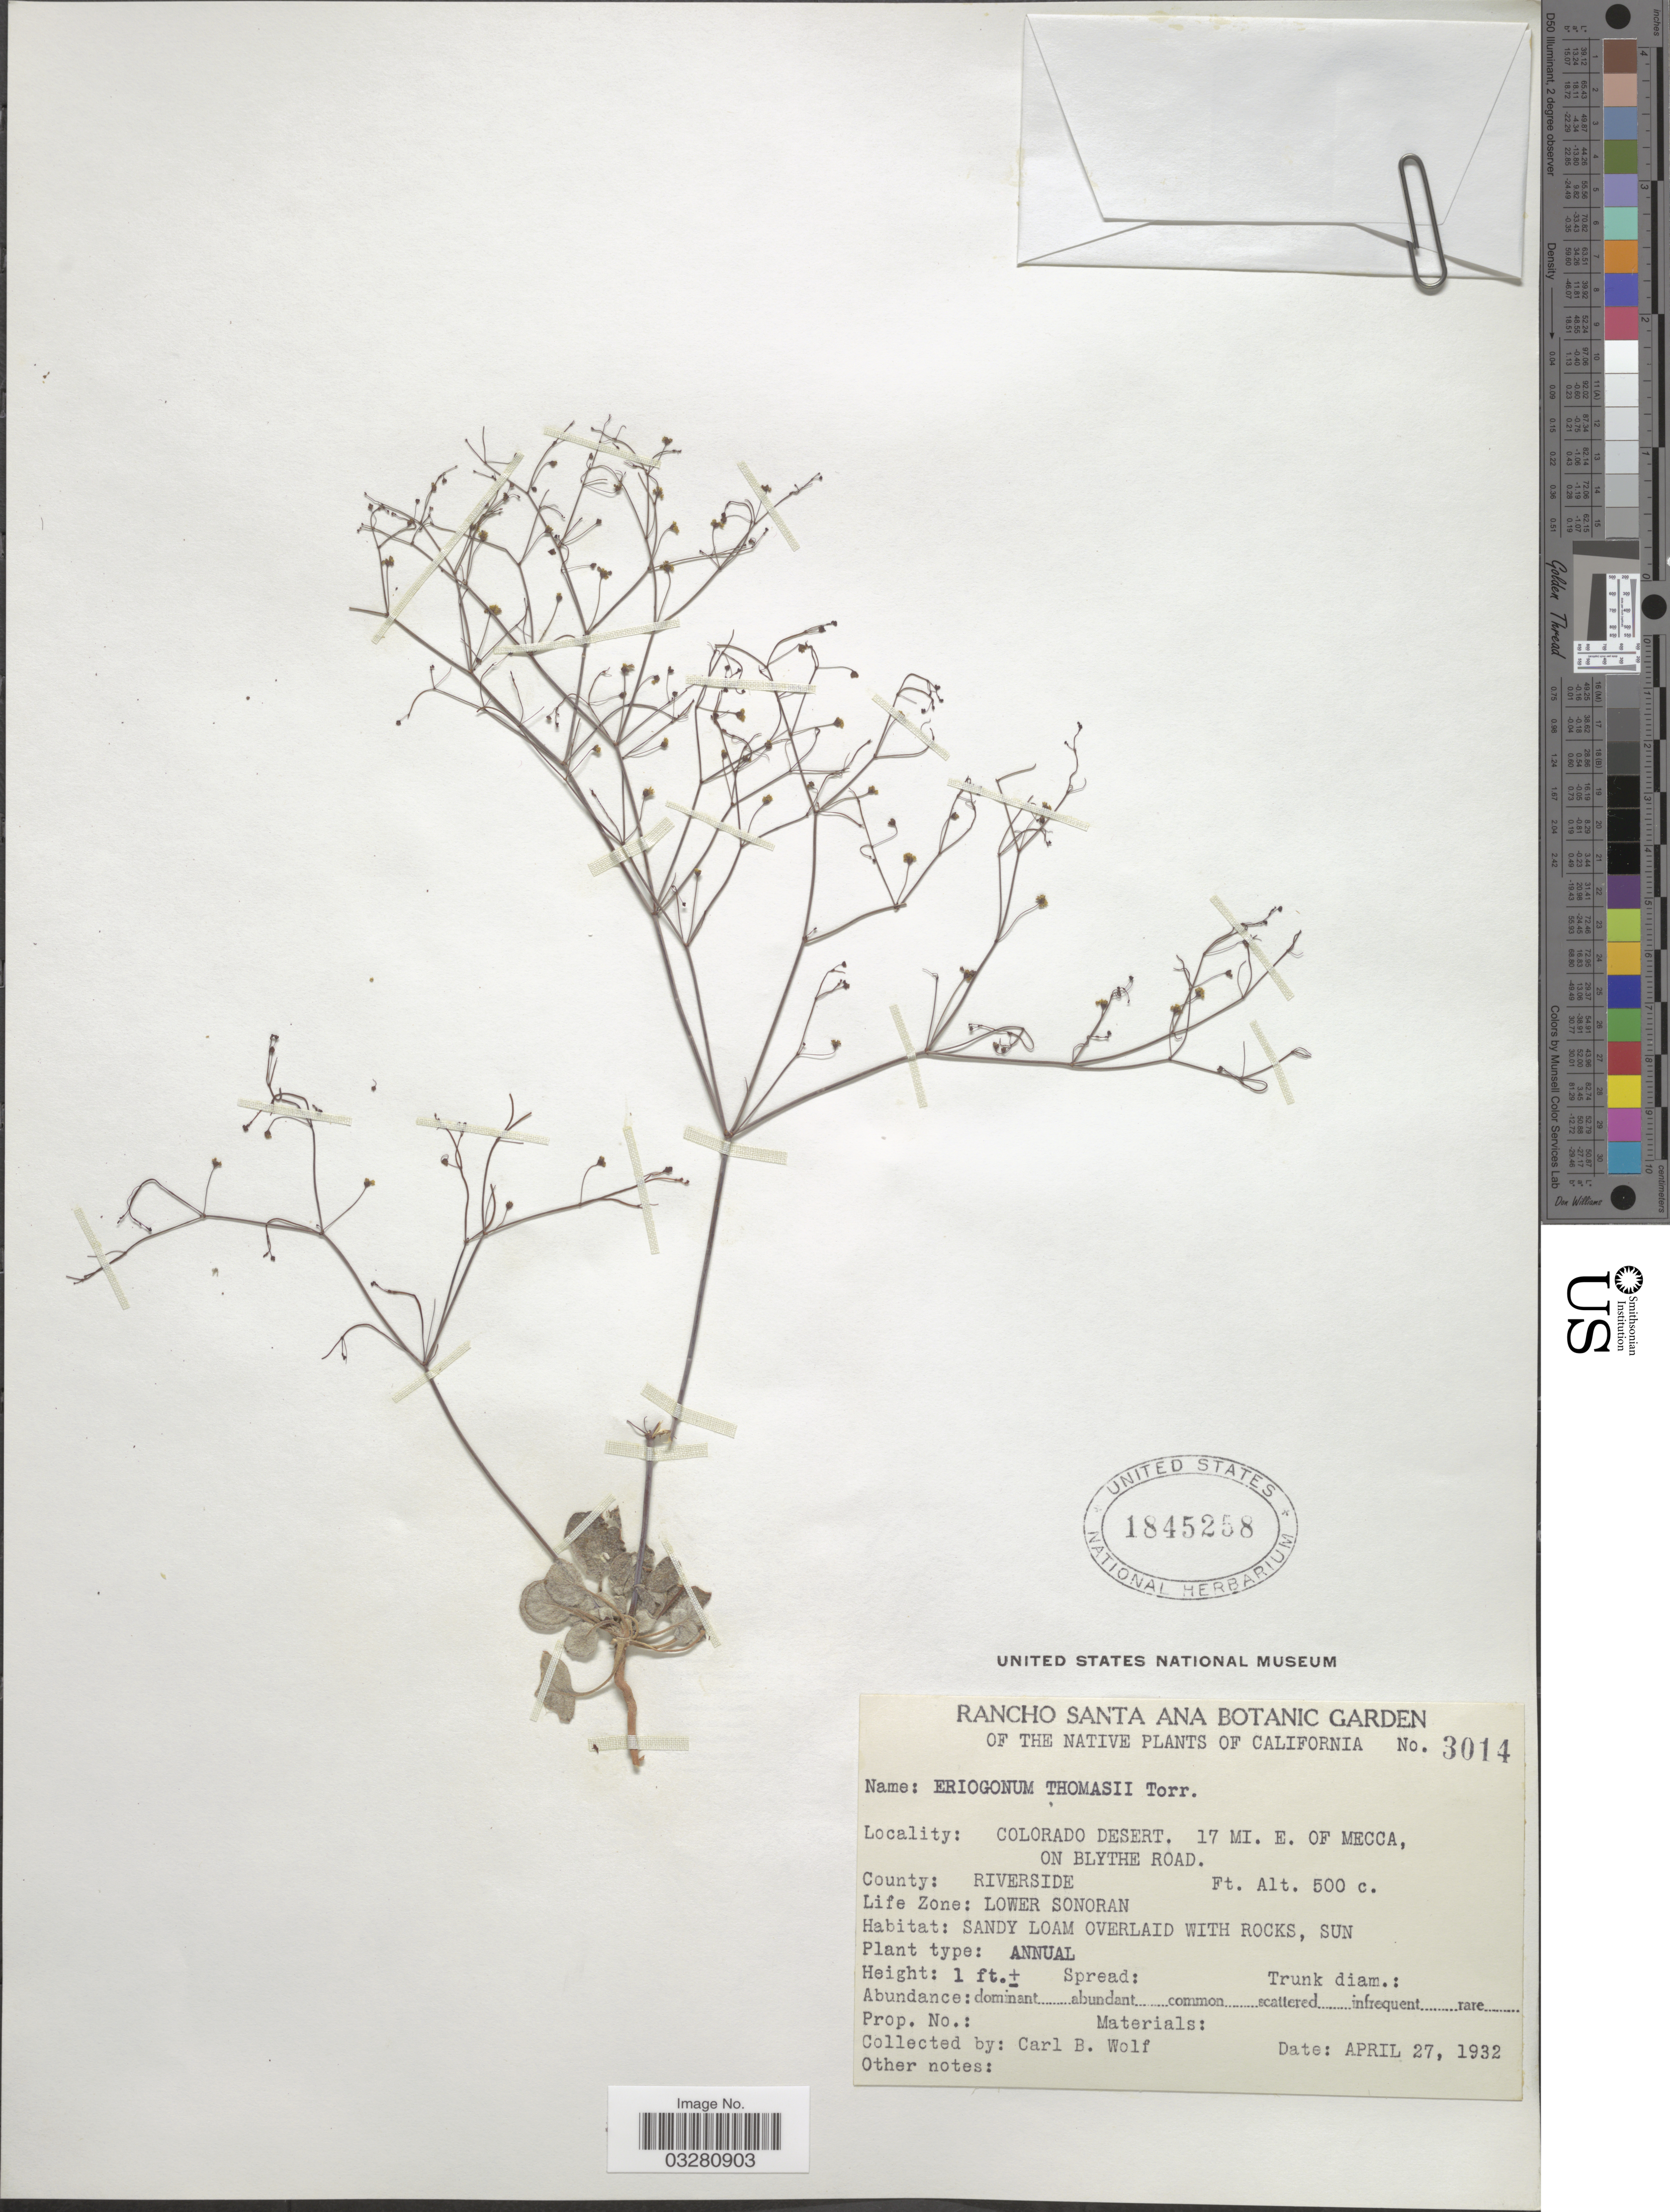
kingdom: Plantae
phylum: Tracheophyta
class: Magnoliopsida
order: Caryophyllales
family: Polygonaceae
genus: Eriogonum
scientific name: Eriogonum thomasii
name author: Torr.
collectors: C. B. Wolf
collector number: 3014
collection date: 1932-04-27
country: United States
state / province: California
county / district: Riverside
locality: Colorado Desert, 17 mi. E. of Mecca, on blythe road. County: Riverside. Life Zone: Lower Sonoran.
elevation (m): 152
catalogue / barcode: US 1845258